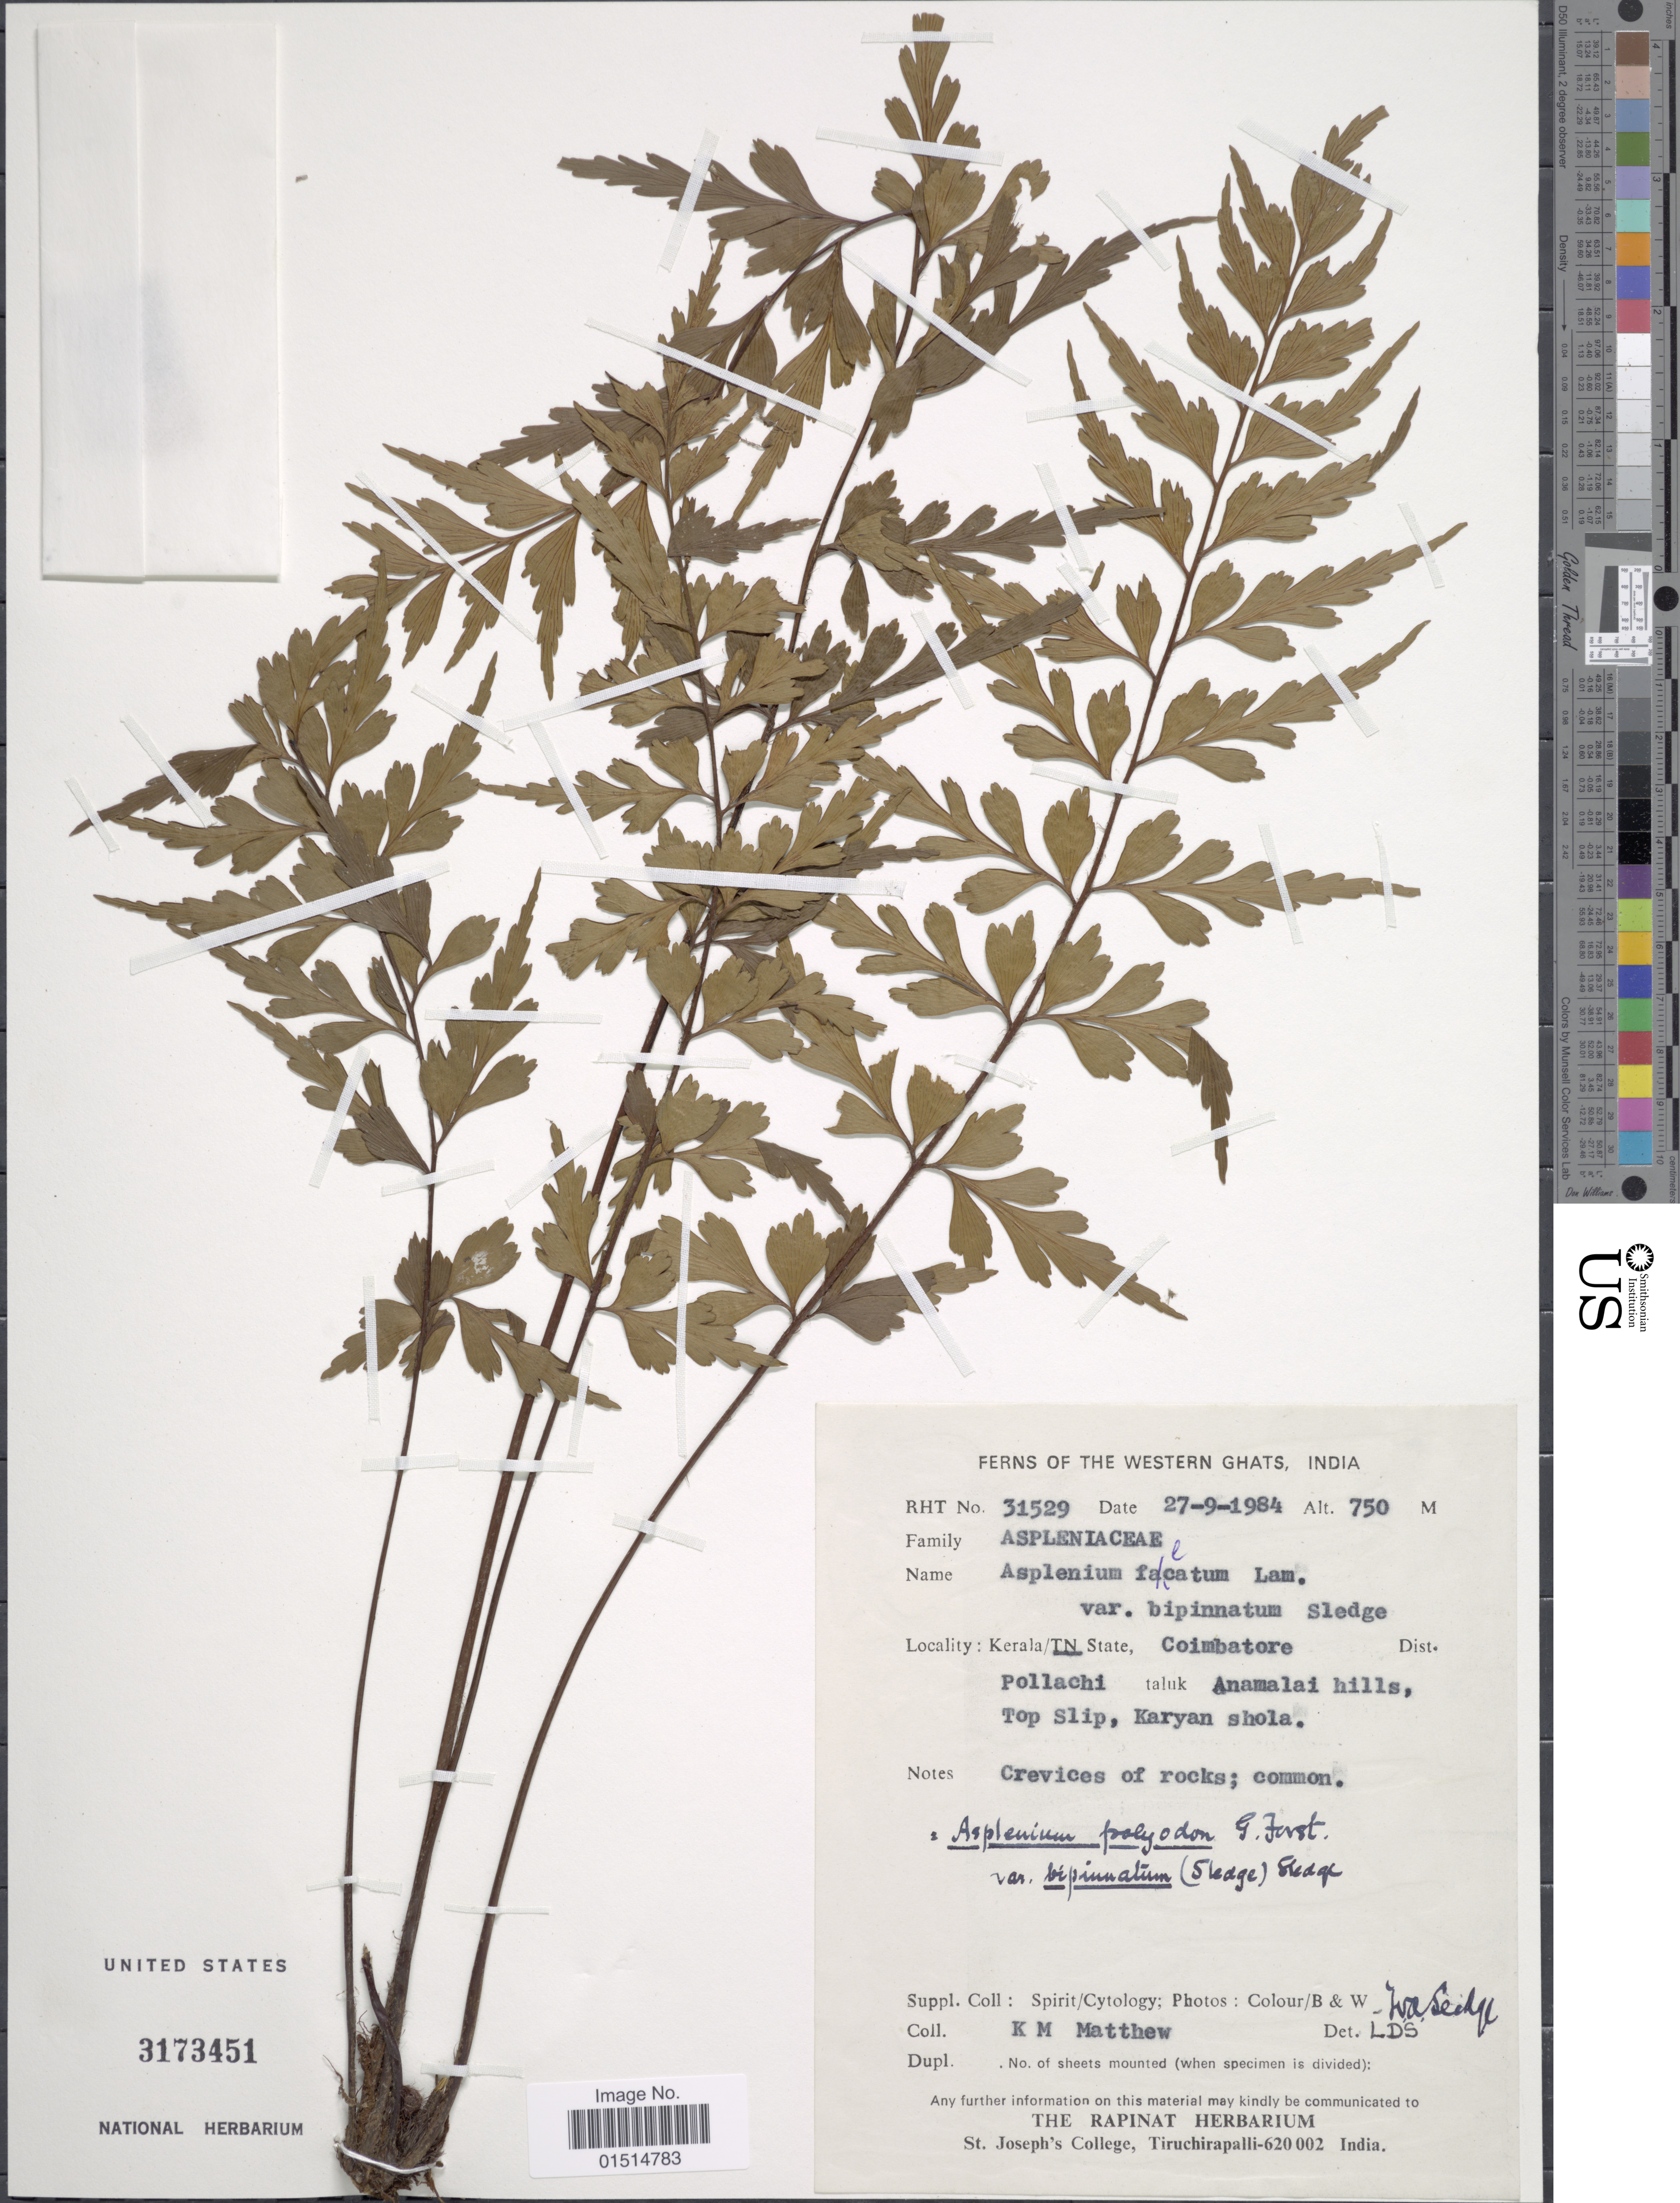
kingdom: Plantae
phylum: Tracheophyta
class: Polypodiopsida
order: Polypodiales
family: Aspleniaceae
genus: Asplenium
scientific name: Asplenium falcatum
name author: Lam.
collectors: K. M. Matthew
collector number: RHT 31529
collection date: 1984-09-27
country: India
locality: TN State. Western Ghats, Coimbatore, Dist. Pollachi, Taluk Anamalai Hills, Top Slip, Karyan Shola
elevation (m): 750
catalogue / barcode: US 3173451